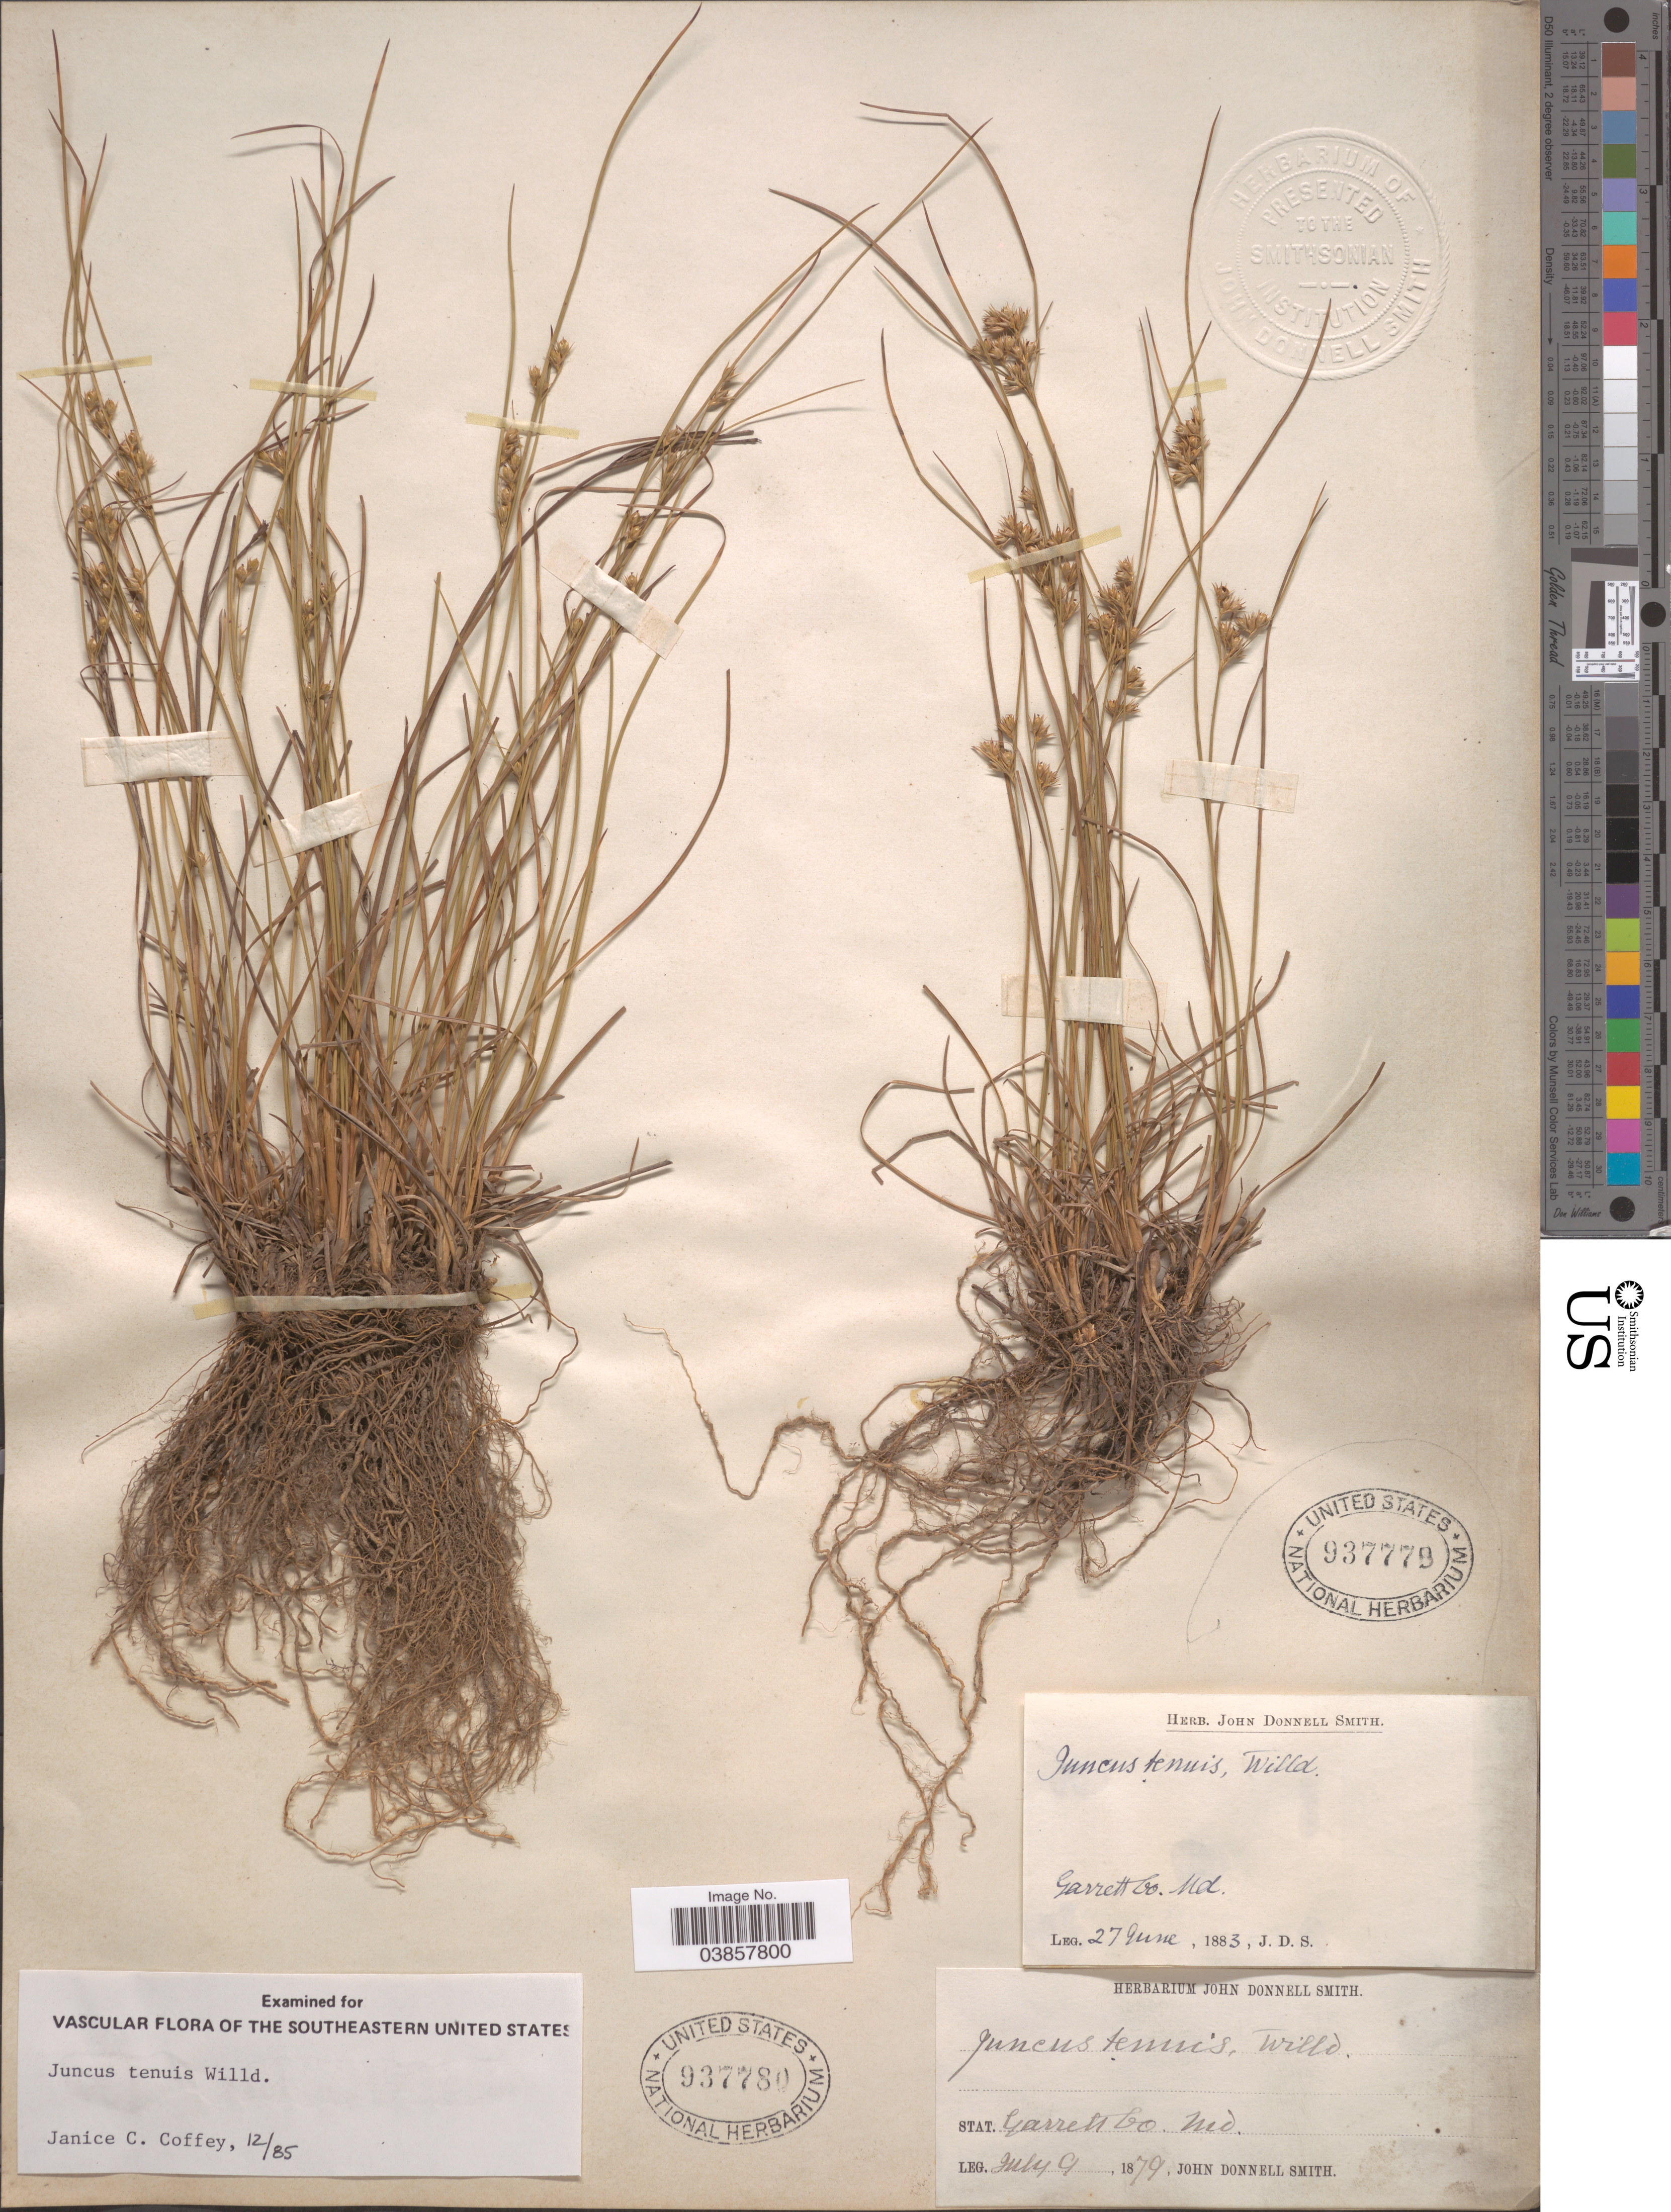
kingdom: Plantae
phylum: Tracheophyta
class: Liliopsida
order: Poales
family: Juncaceae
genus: Juncus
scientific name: Juncus tenuis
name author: Willd.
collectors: E. C. Leonard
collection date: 1883-06-27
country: United States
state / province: Maryland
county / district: Garrett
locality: Garrett Co.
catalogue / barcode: US 937779